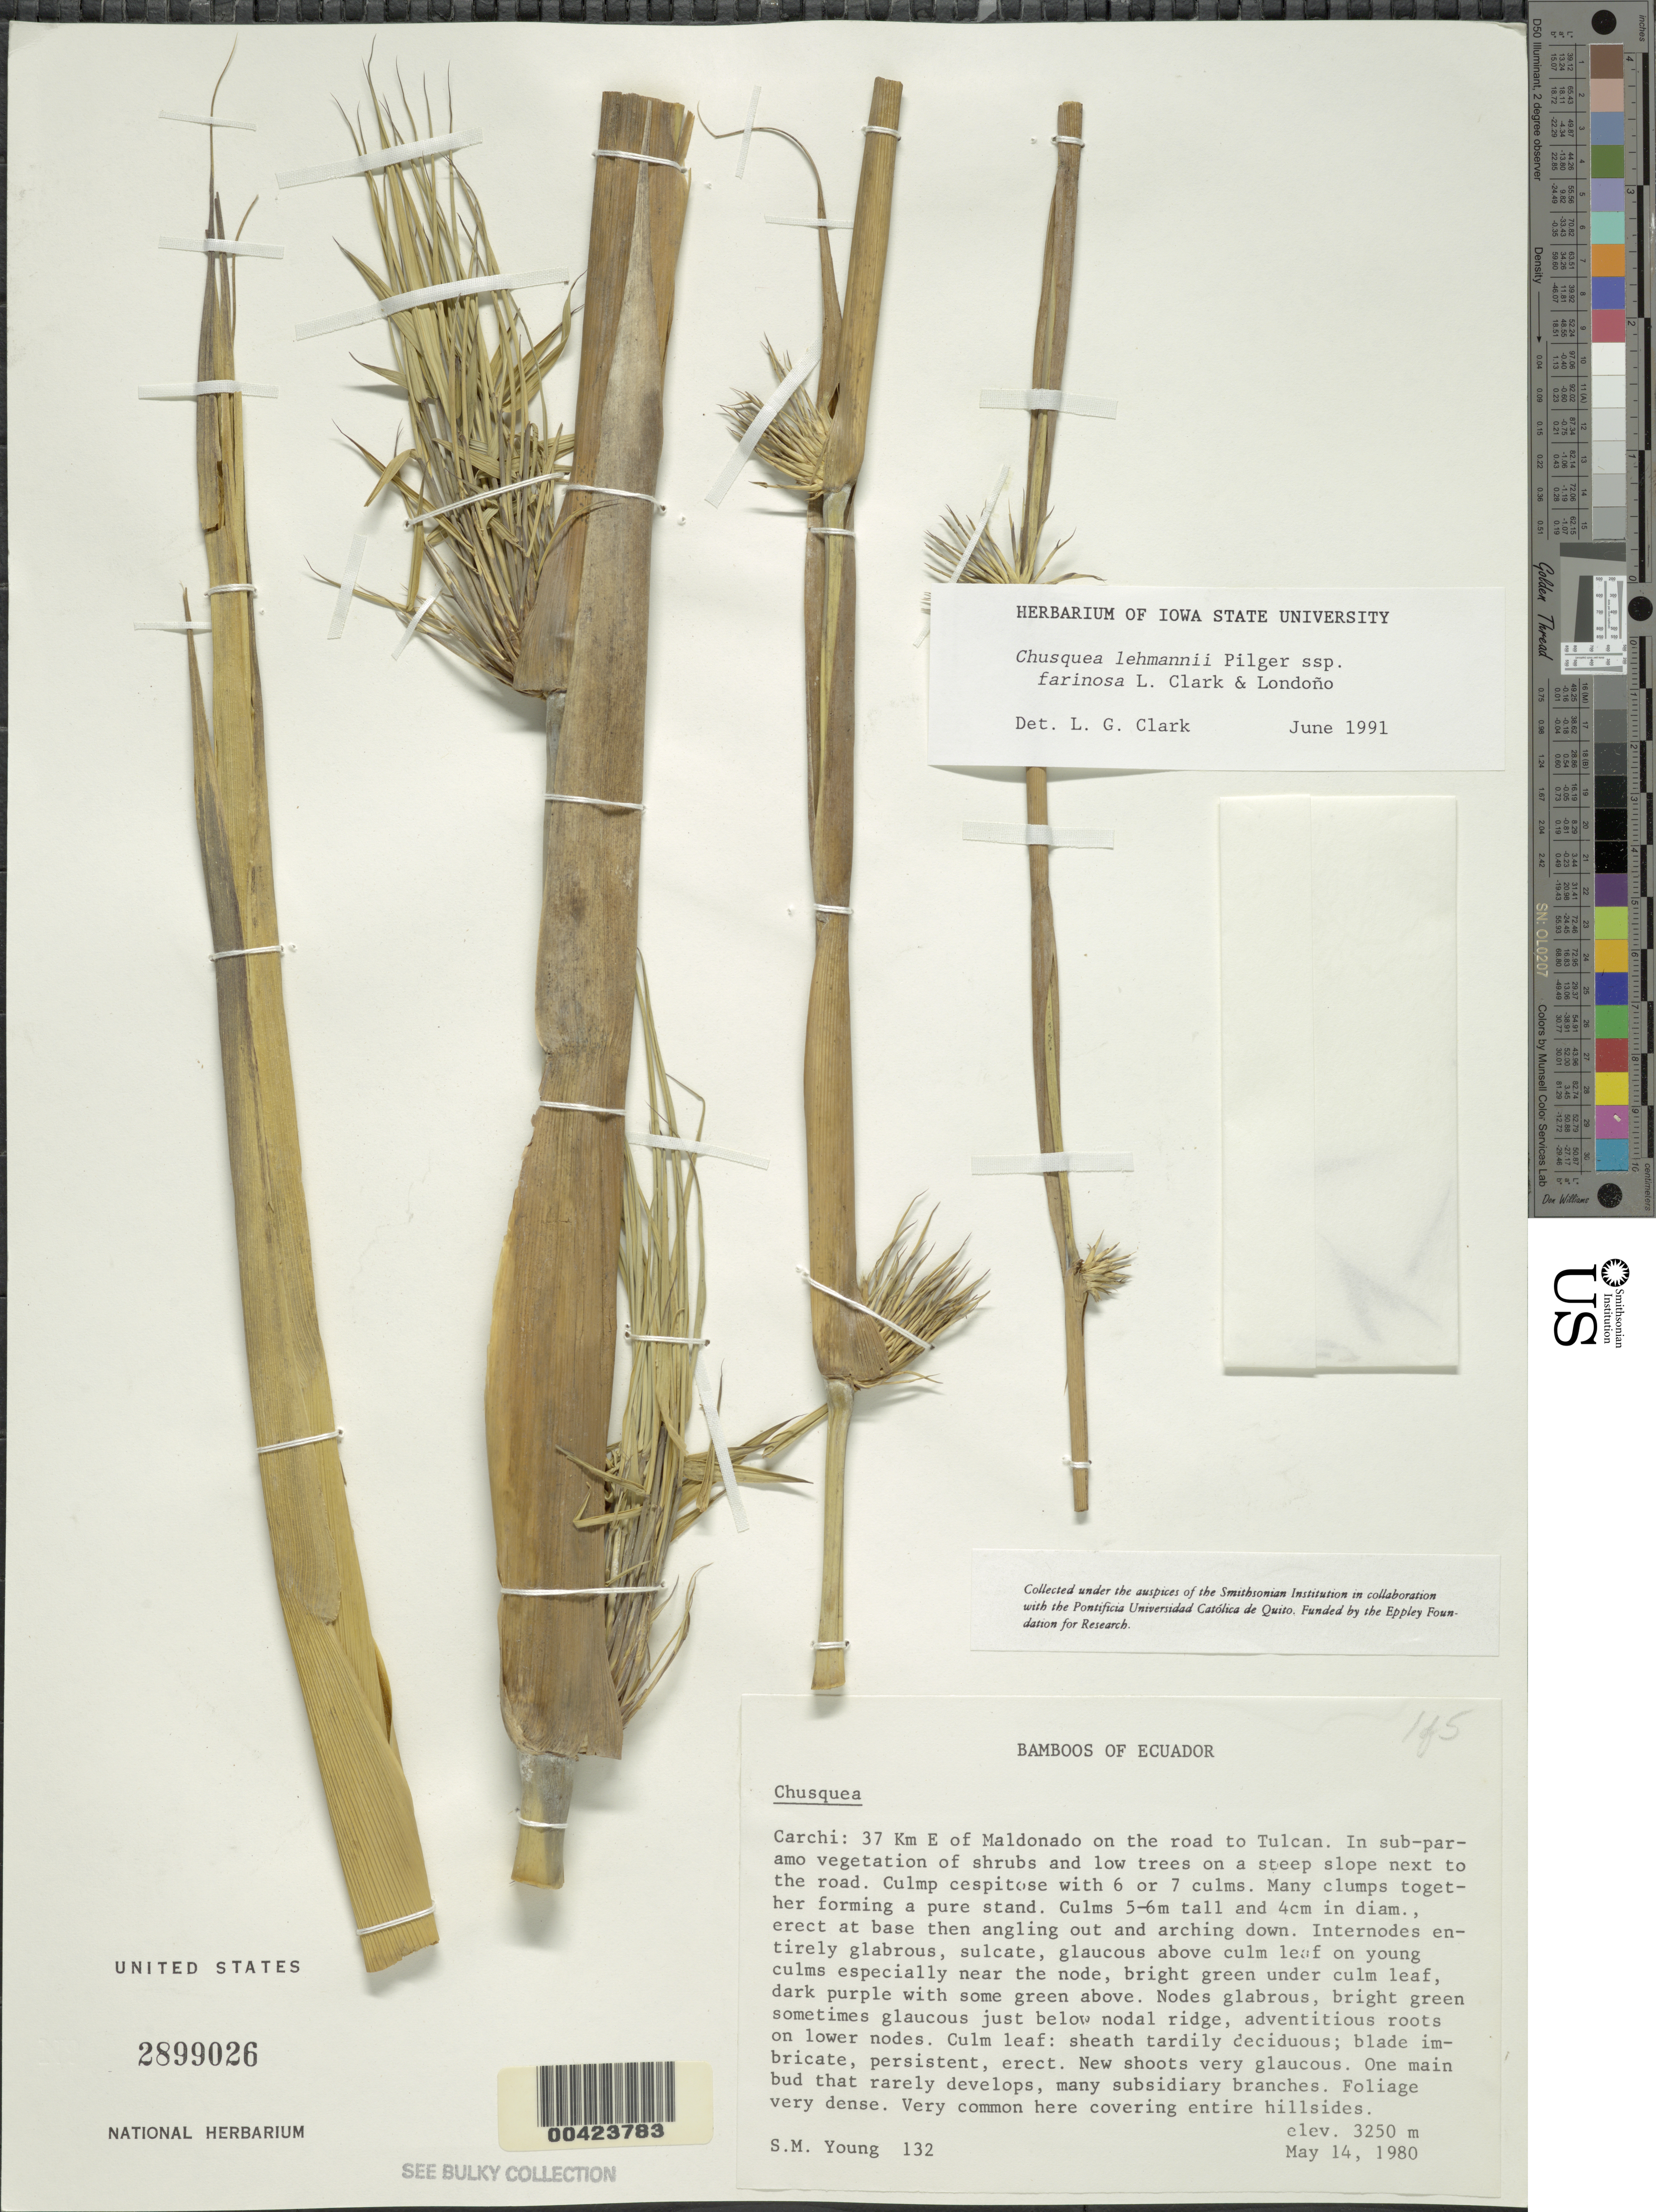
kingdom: Plantae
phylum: Tracheophyta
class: Liliopsida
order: Poales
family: Poaceae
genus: Chusquea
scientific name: Chusquea lehmannii subsp. farinosa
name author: L.G. Clark & Londoño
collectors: S. Young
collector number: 132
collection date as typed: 14 May 1980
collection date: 1980-05-14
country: Ecuador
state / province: Carchi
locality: Maldonado, 37 km E of ; on road to Tulcan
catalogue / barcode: US 2899026